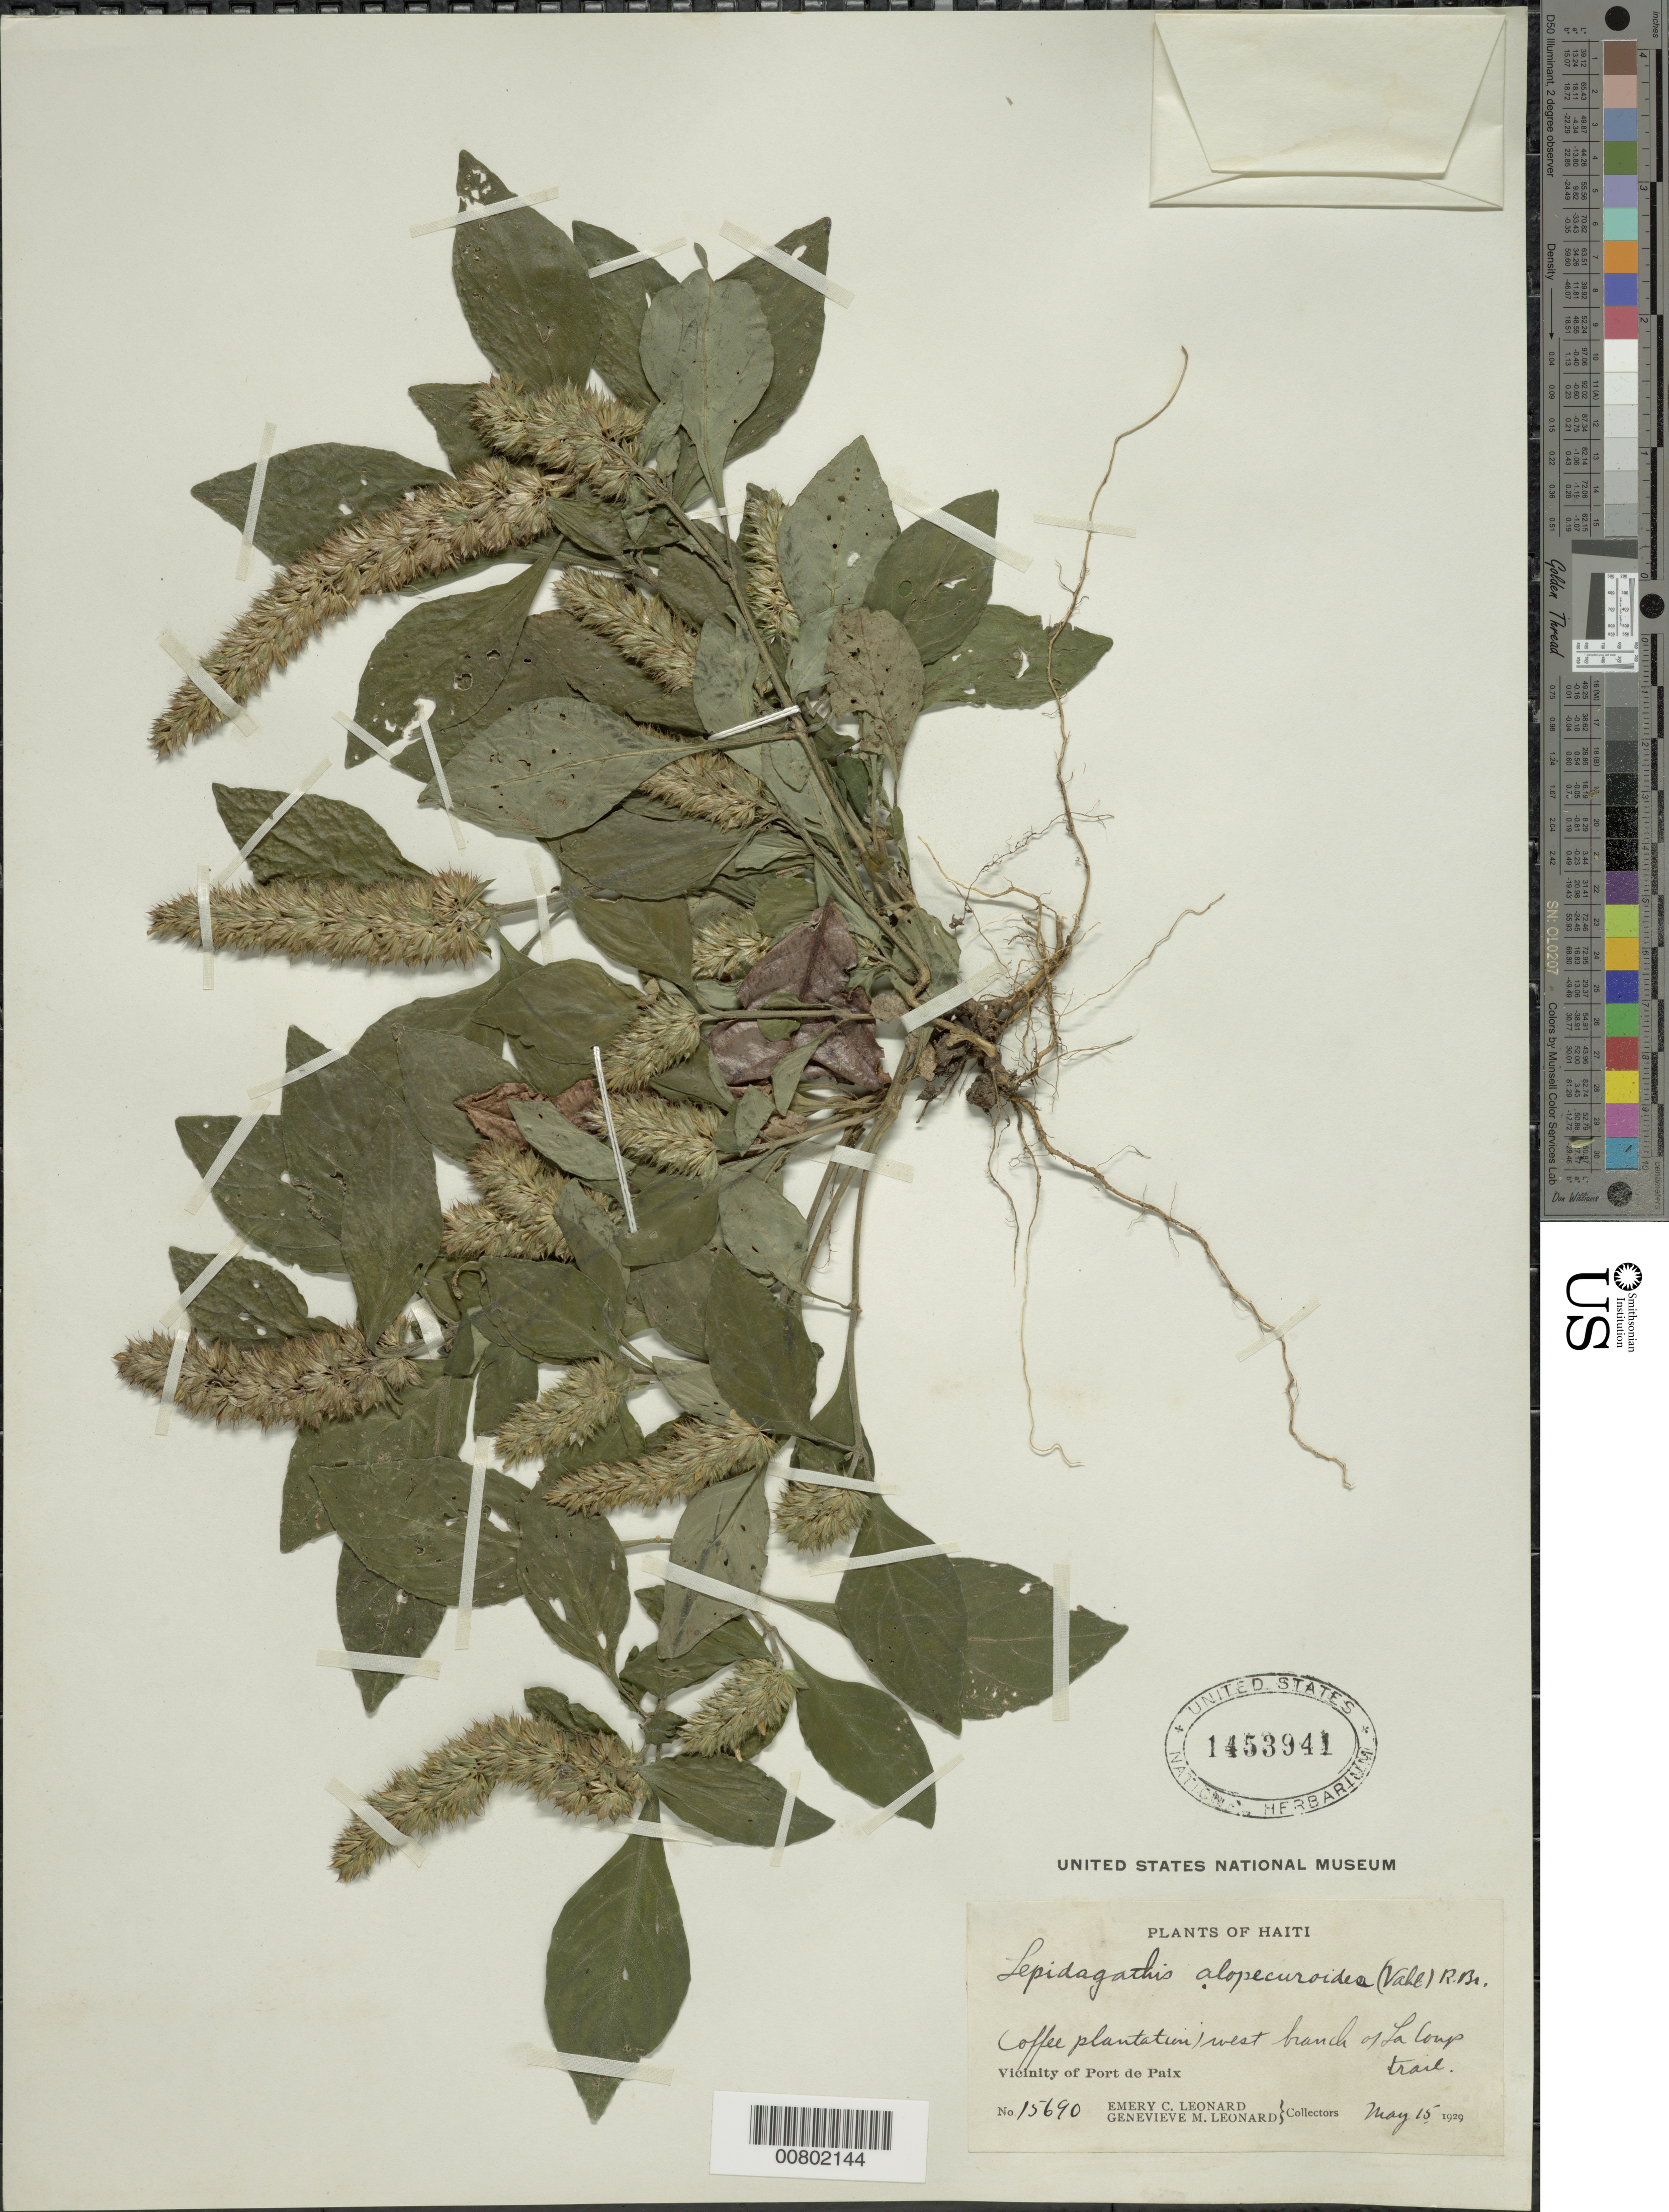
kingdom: Plantae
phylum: Tracheophyta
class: Magnoliopsida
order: Lamiales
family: Acanthaceae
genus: Teliostachya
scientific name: Teliostachya alopecuroidea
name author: (Vahl) Nees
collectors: E. C. Leonard & G. M. Leonard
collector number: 15690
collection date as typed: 15 May 1929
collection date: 1929-05-15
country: Haiti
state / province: Nord-Ouest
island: Hispaniola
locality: Vicinity of Port de Paix, W branch of La Coup trail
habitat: Coffee plantation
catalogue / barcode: US 1453941